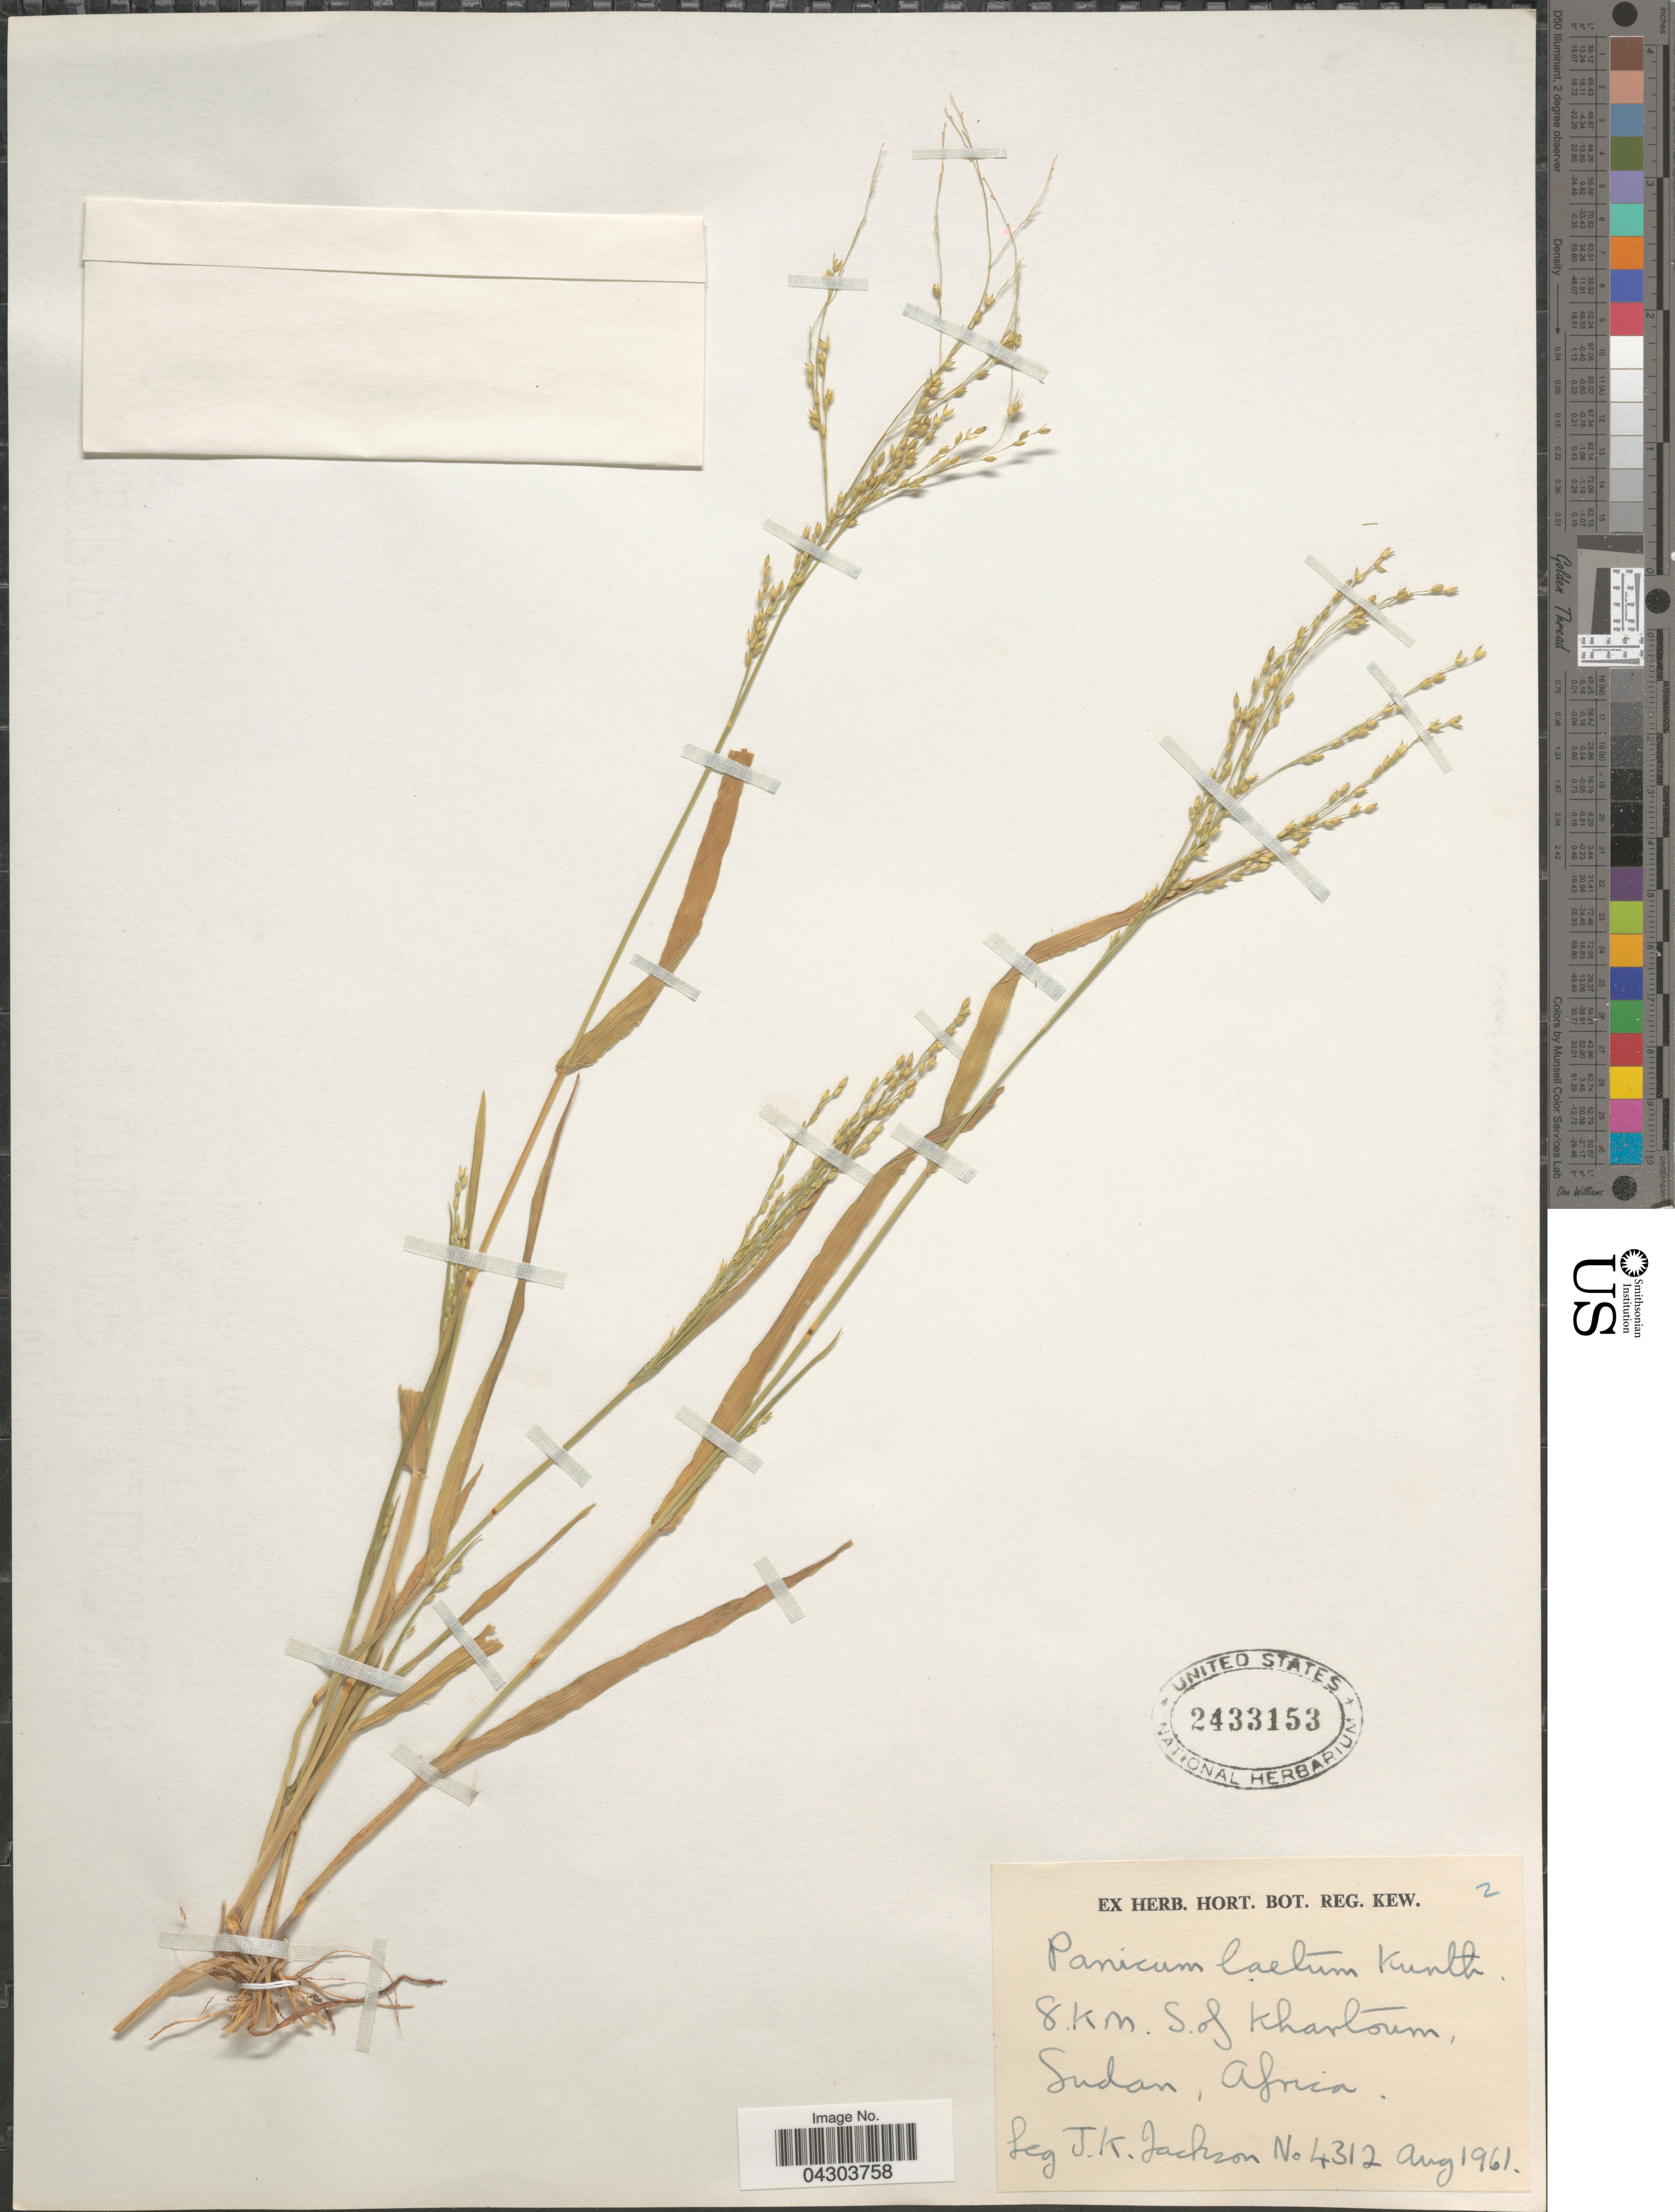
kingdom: Plantae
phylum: Tracheophyta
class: Liliopsida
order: Poales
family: Poaceae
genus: Panicum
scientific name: Panicum laetum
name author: Kunth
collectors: J. Jackson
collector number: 4312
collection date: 1961-08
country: Sudan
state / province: Al Kharţūm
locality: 8 km. S. of Khartoum, Africa.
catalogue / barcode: US 2433153